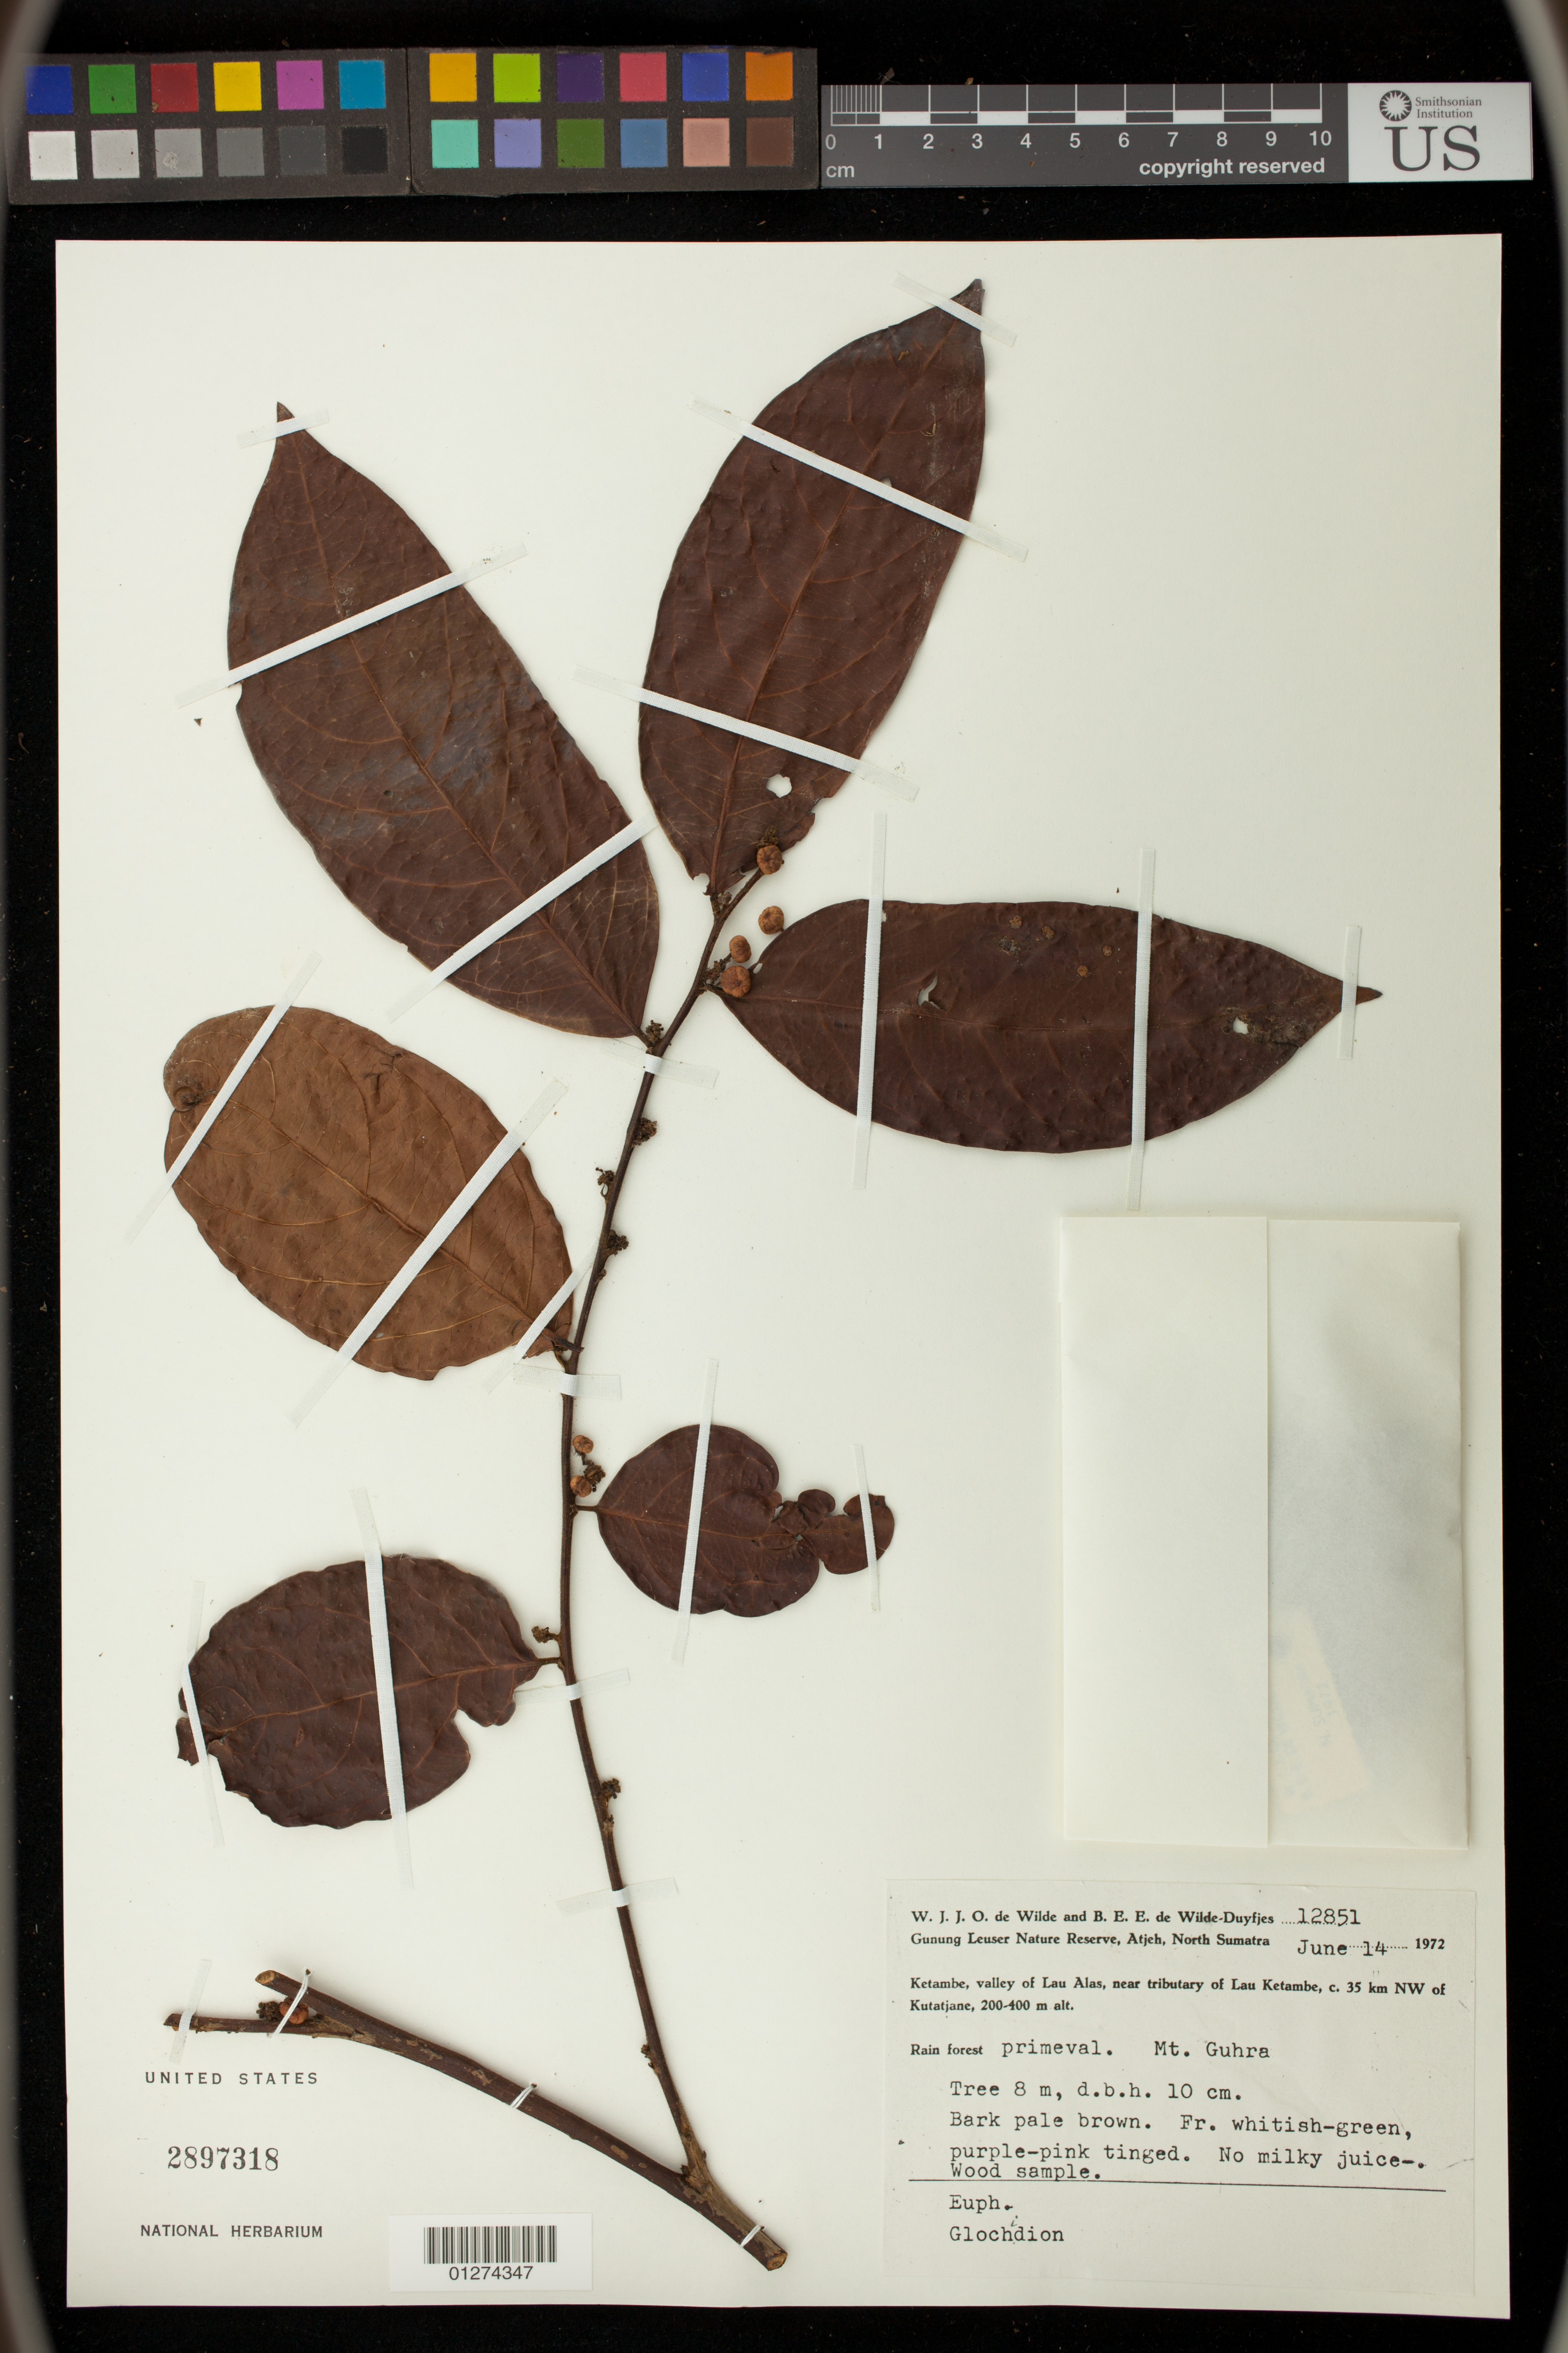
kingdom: Plantae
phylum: Tracheophyta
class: Magnoliopsida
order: Malpighiales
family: Phyllanthaceae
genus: Glochidion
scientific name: Glochidion sp.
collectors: W. J. de Wilde & B. E. de Wilde-Duyfjes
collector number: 12851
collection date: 1972-06-14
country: Indonesia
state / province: Sumatra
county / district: Aceh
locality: Gunung Leuser Nature Reserve, Atjeh, North Sumatra. Ketambe, valley of Lau Alas, near tributary of Lau Ketambe, c. 35 km NW of Kutatjane. Mt. Guhra.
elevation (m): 200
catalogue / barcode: US 2897318